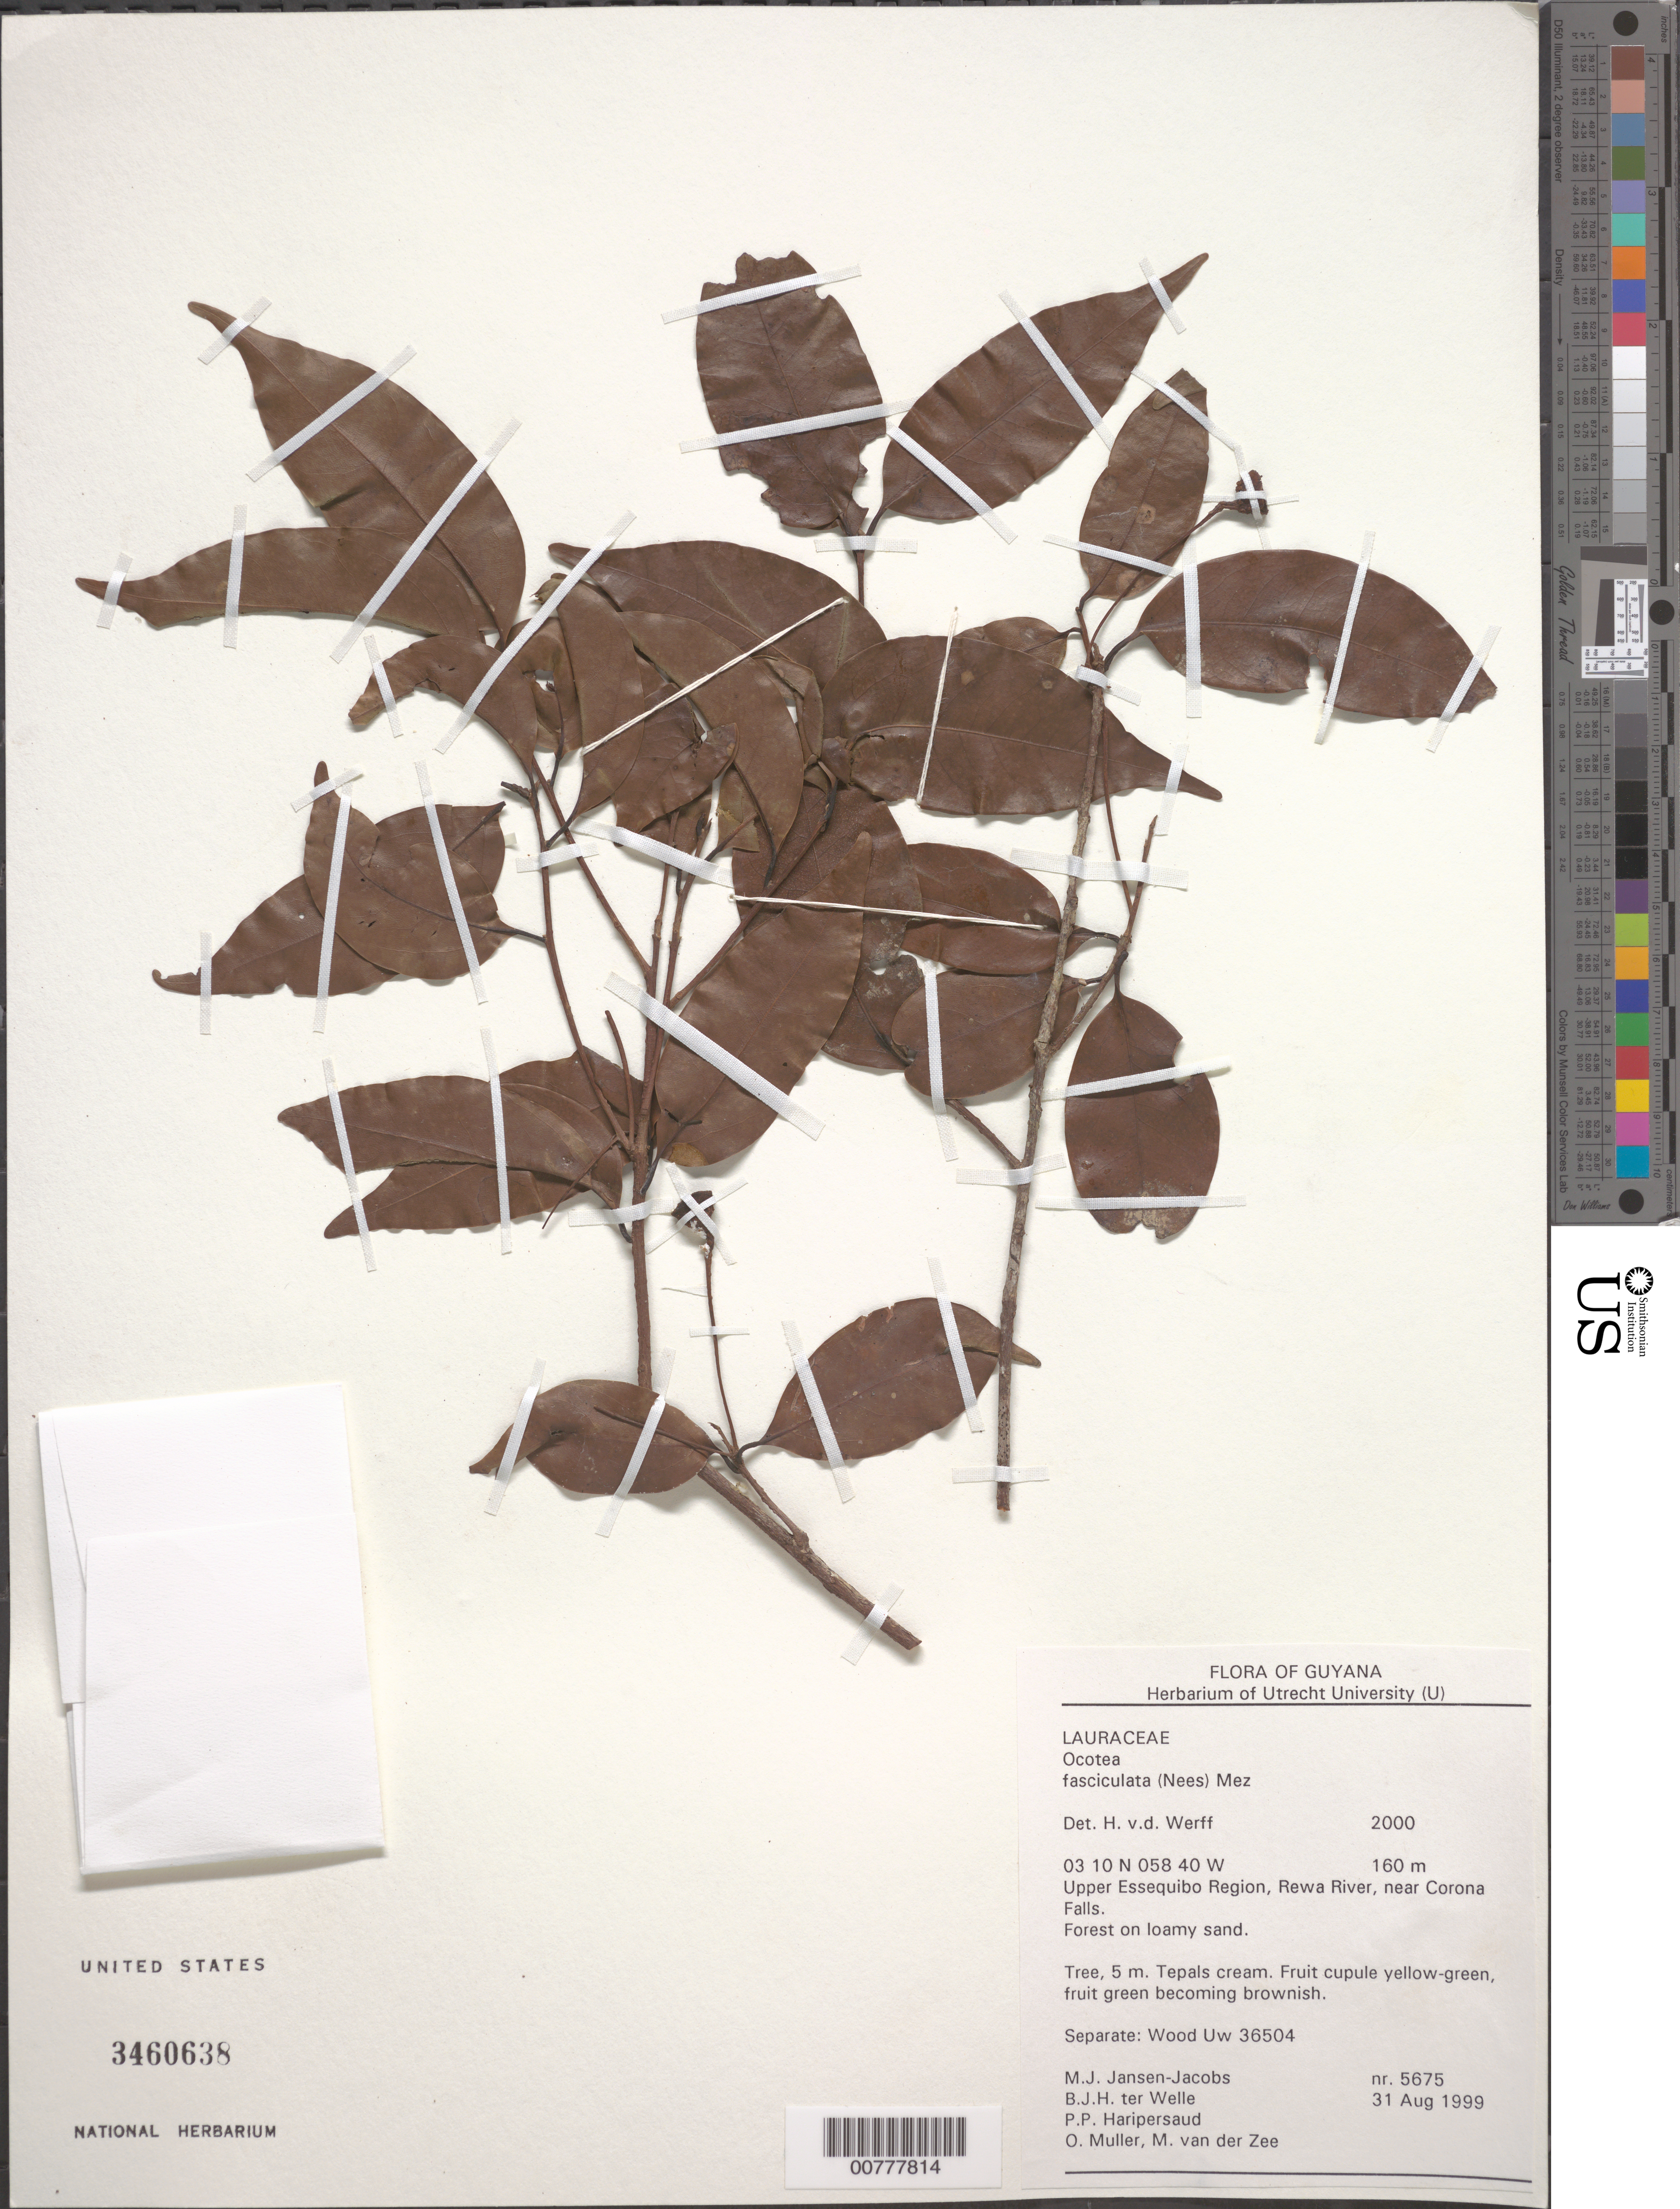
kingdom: Plantae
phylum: Tracheophyta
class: Magnoliopsida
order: Laurales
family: Lauraceae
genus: Ocotea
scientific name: Ocotea fasciculata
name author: (Nees) Mez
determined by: van der Werff, H., (MO), Missouri Botanical Garden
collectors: M. J. Jansen-Jacobs, B. Welle, P. Haripersaud, O. Muller & M. van der Zee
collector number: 5675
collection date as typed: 31-Aug-99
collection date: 1999-08-31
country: Guyana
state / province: U. Takutu-U. Essequibo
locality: Rewa River, near Corona Falls, Upper Essequibo Region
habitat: Forest on loamy sand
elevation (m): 160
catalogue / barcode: US 3460638